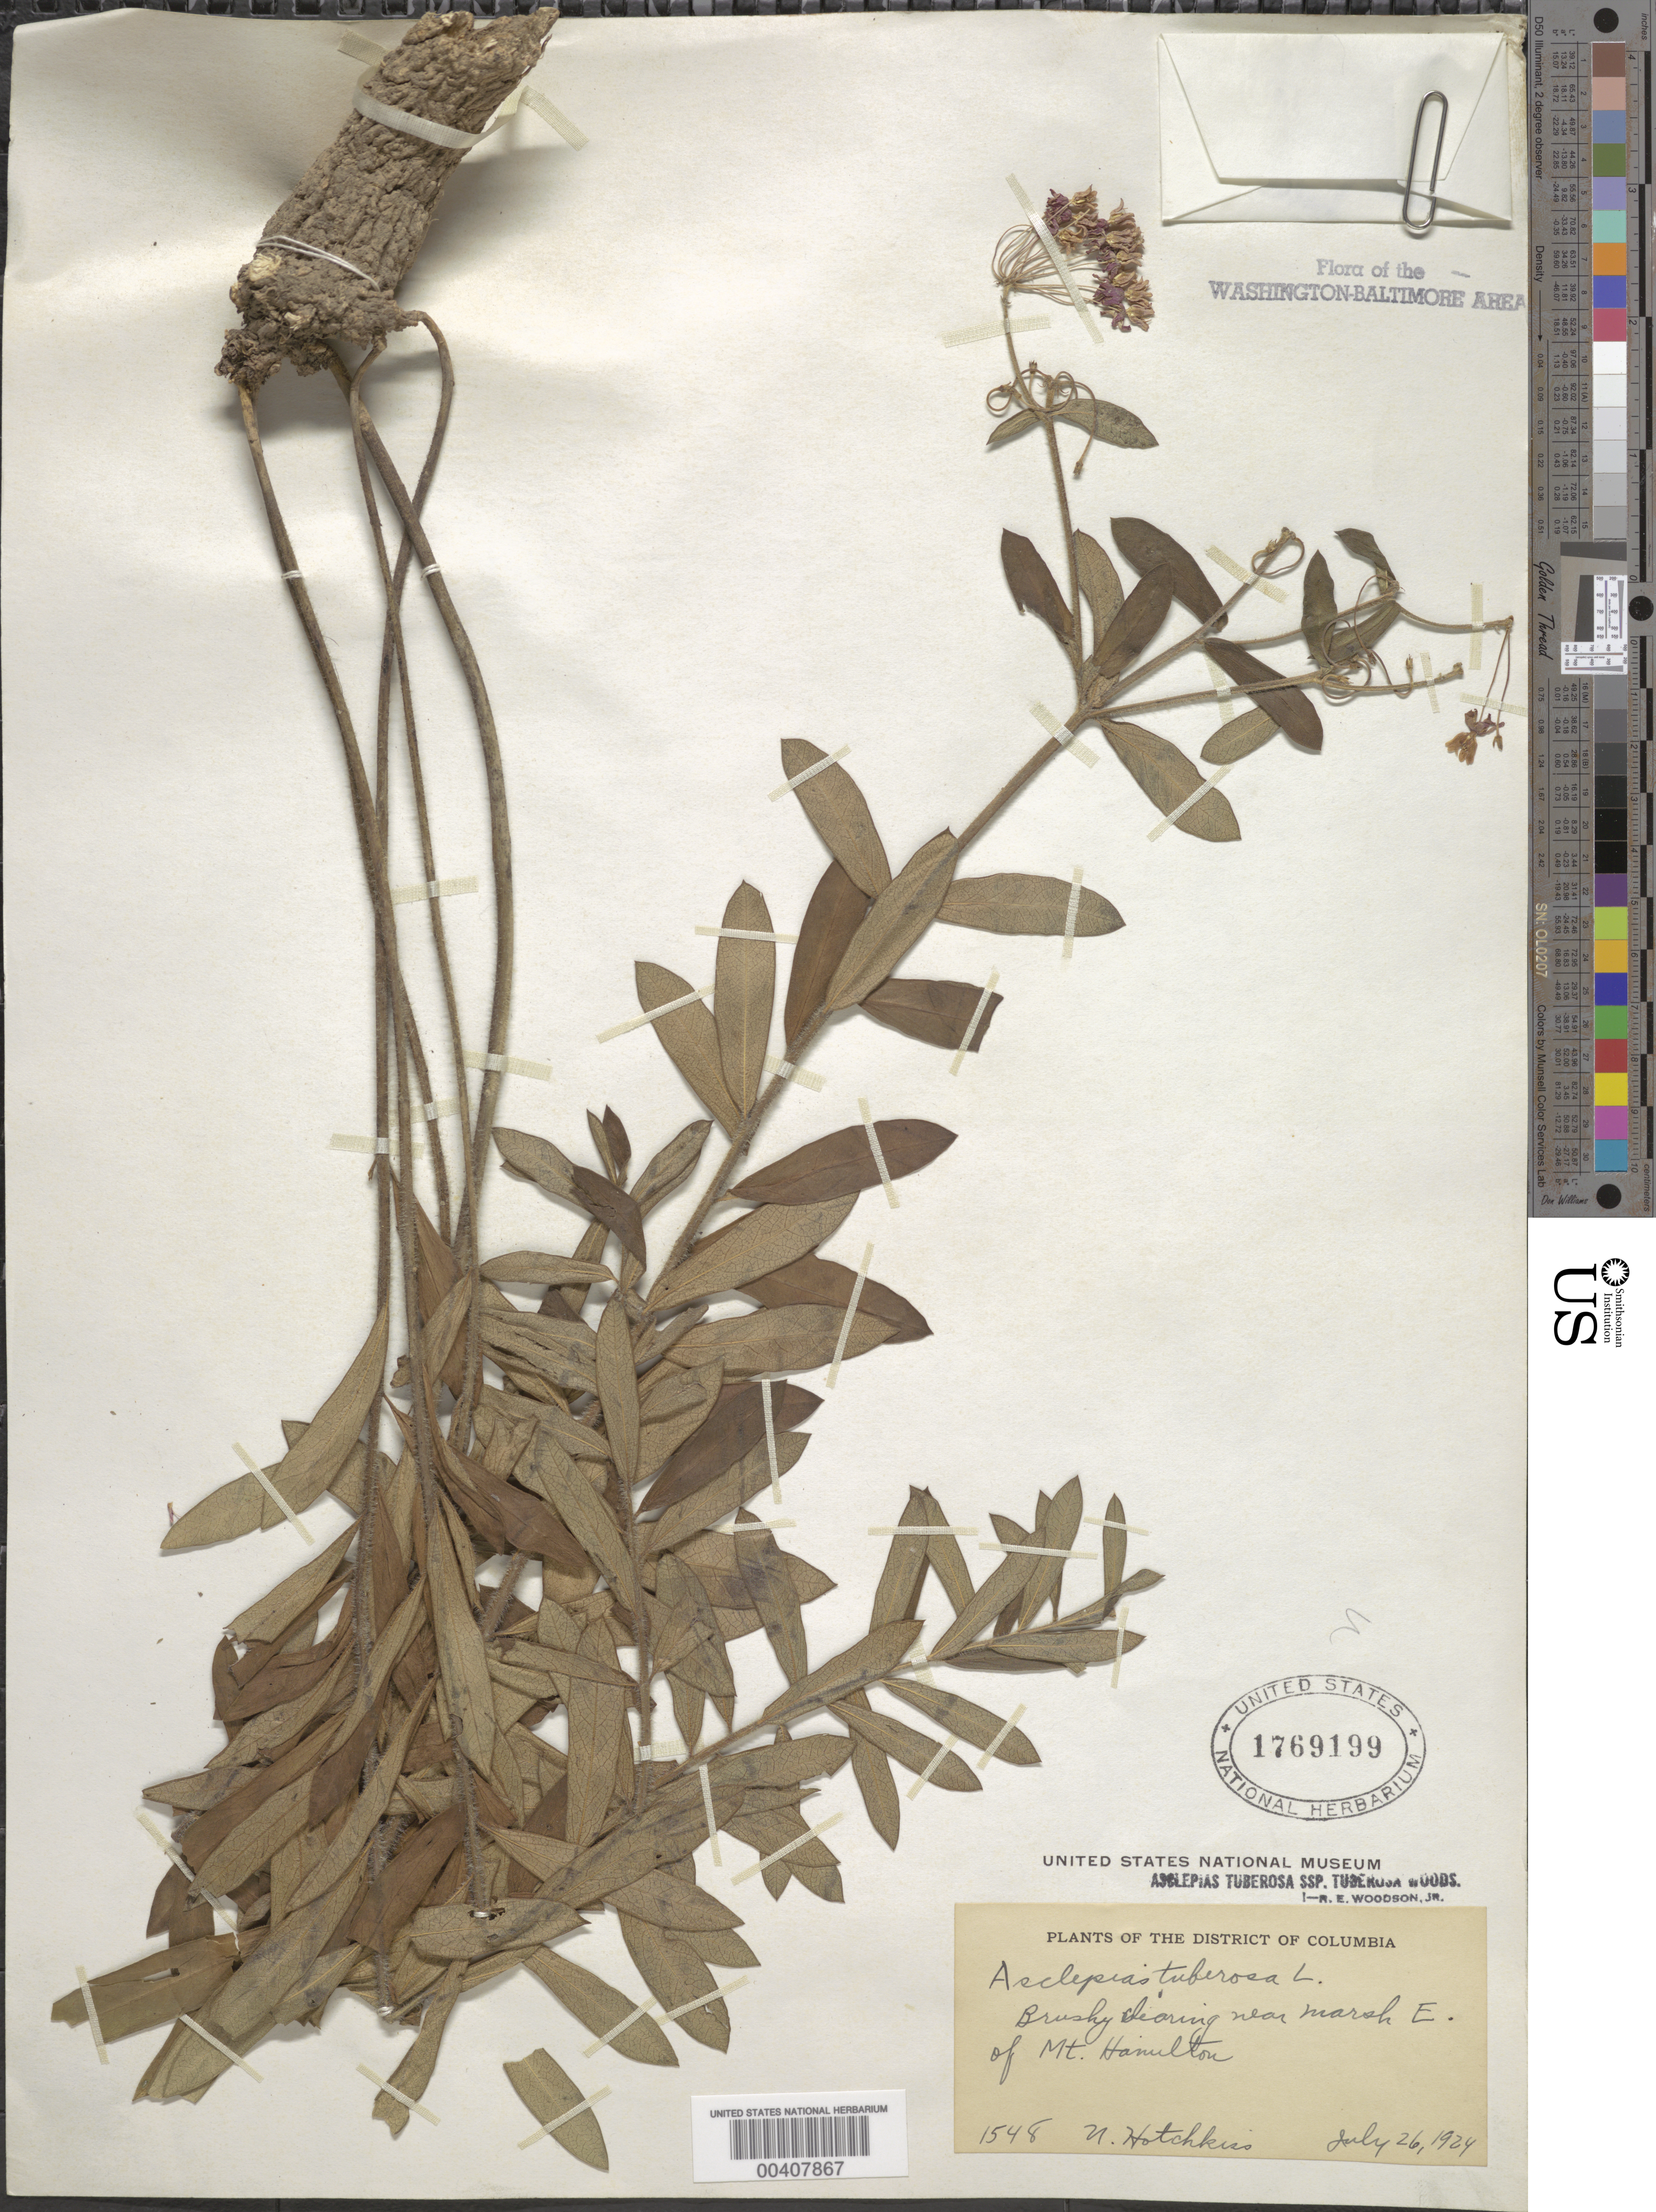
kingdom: Plantae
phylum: Tracheophyta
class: Magnoliopsida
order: Gentianales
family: Apocynaceae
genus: Asclepias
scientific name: Asclepias tuberosa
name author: L.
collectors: N. Hotchkiss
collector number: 1548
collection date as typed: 26 Jul 1924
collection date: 1924-07-26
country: United States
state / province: District of Columbia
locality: East of Mount Hamilton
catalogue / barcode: US 1769199